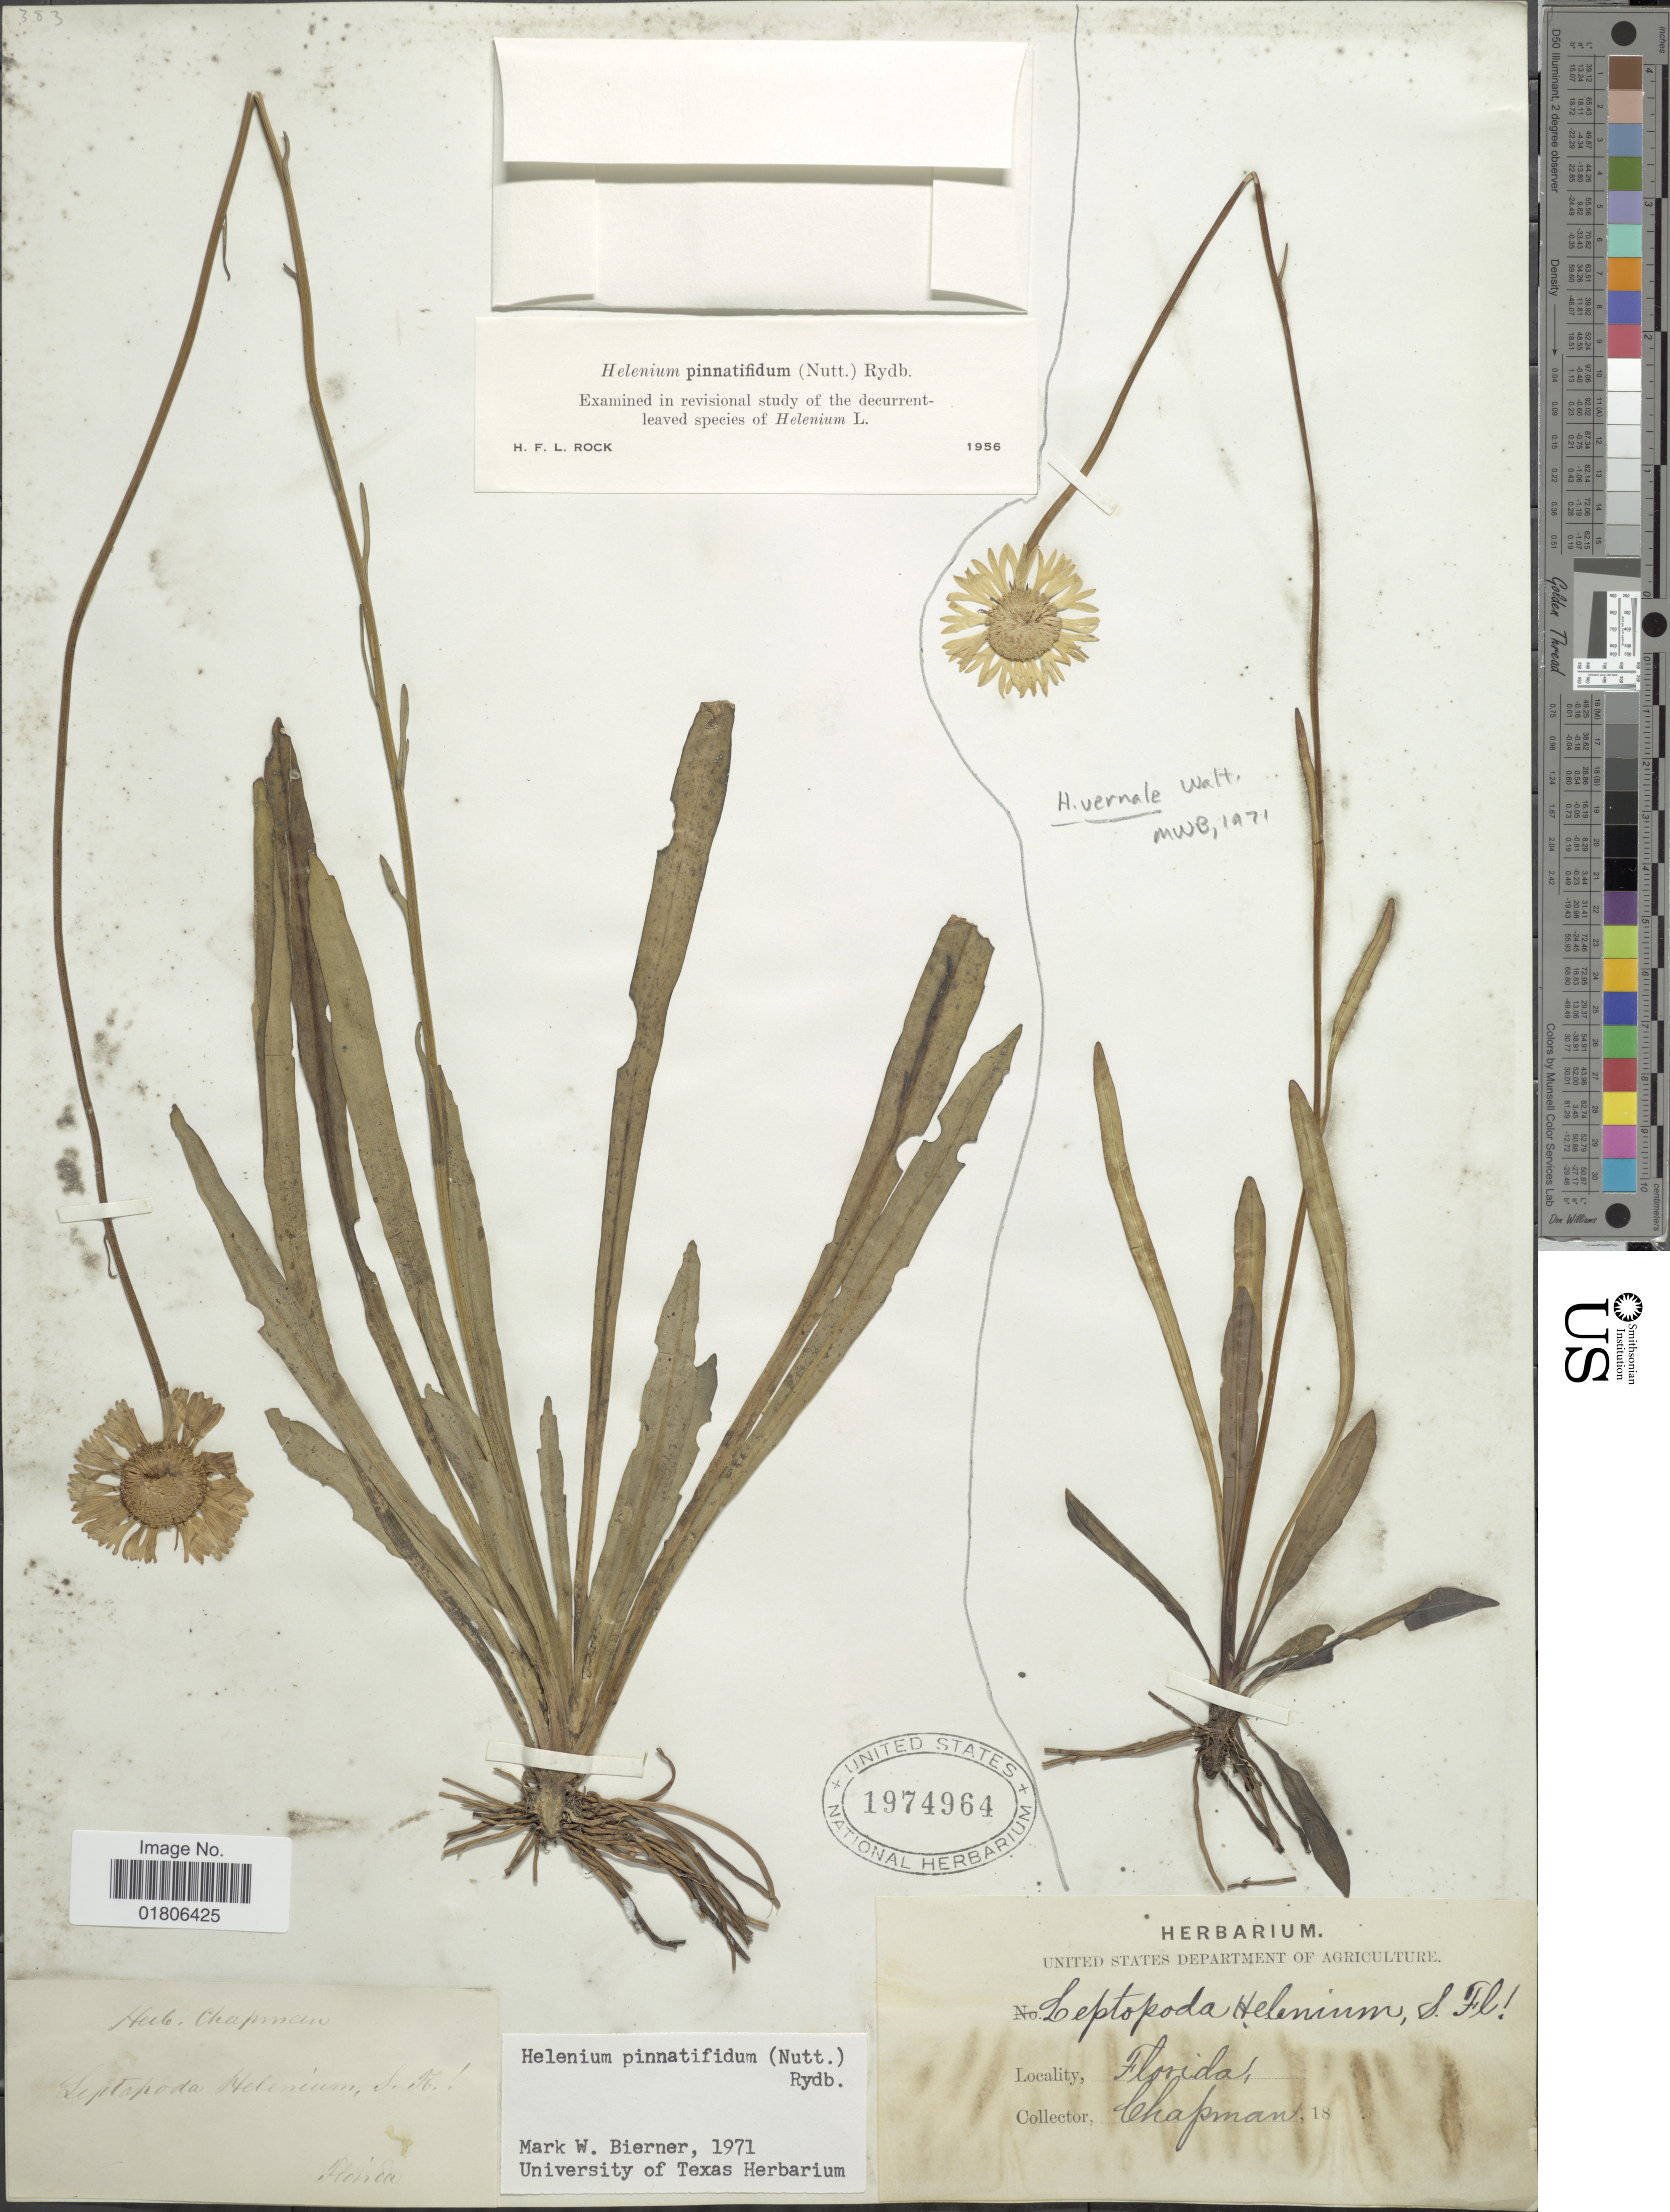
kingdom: Plantae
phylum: Tracheophyta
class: Magnoliopsida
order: Asterales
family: Asteraceae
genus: Helenium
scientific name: Helenium pinnatifidum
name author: (Schwein. ex Nutt.) Rydb.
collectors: A. Chapman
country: United States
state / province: Florida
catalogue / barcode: US 1974964